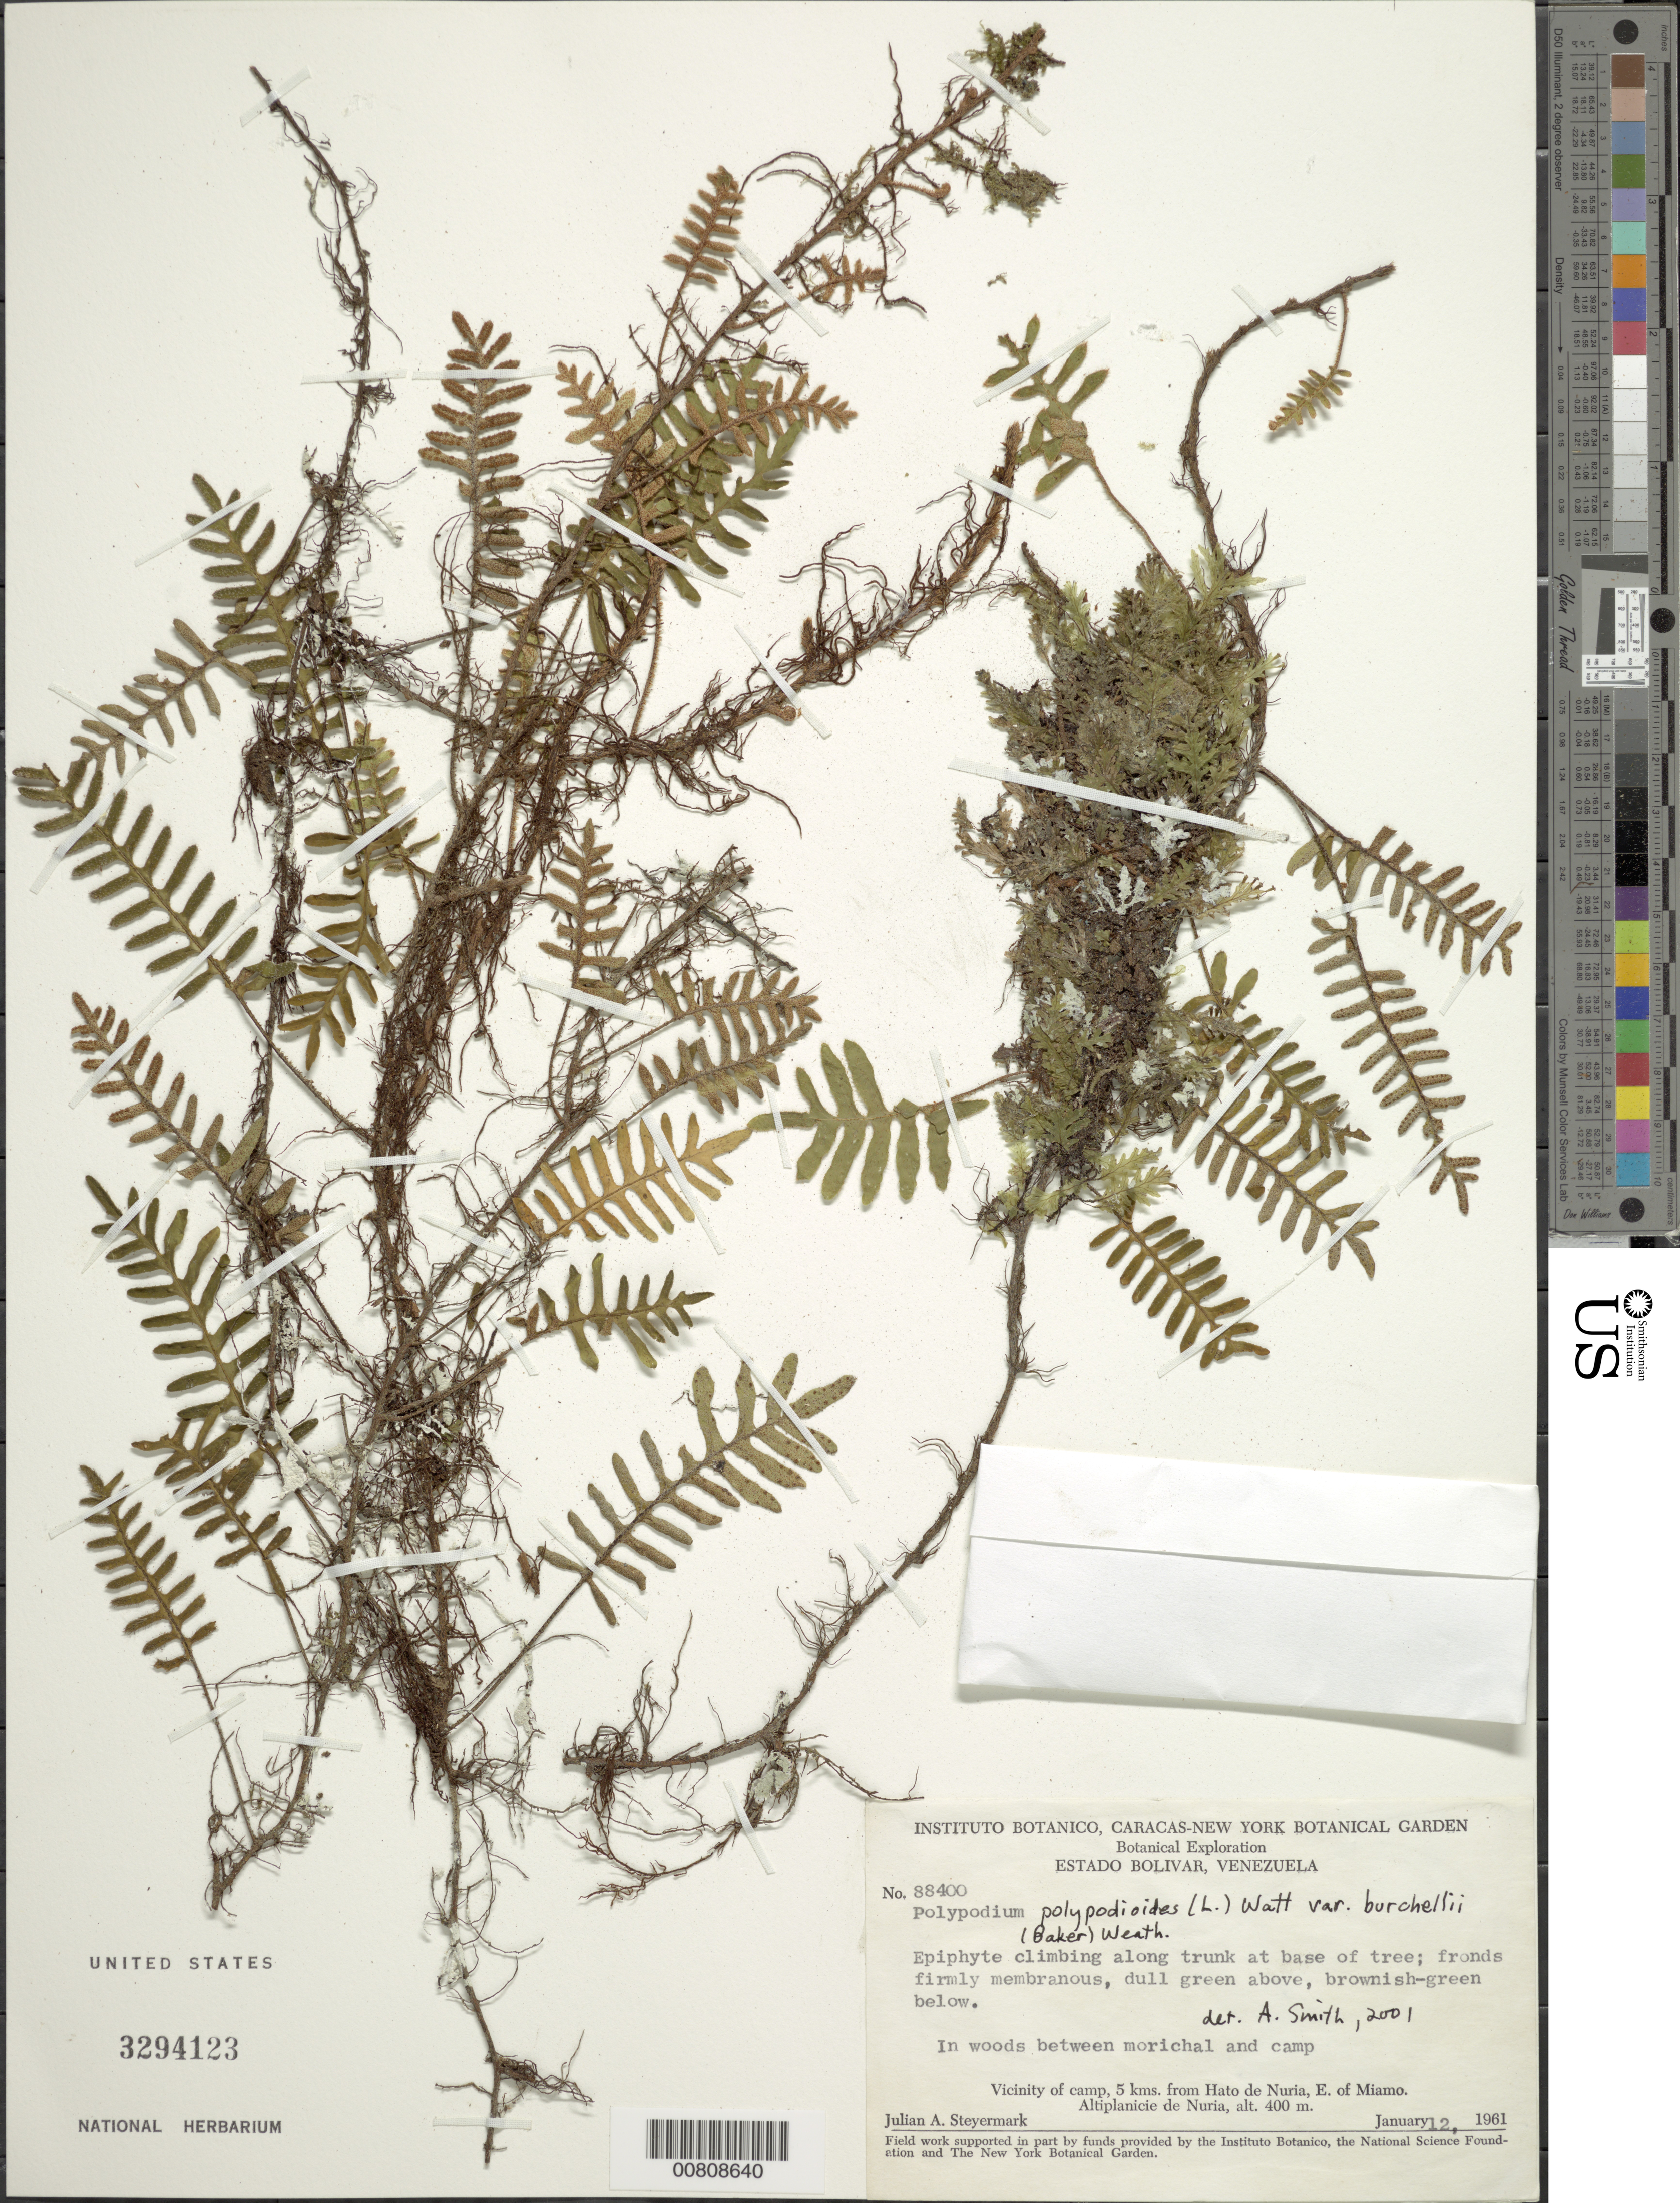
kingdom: Plantae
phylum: Tracheophyta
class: Polypodiopsida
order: Polypodiales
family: Polypodiaceae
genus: Pleopeltis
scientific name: Pleopeltis polypodioides var. burchellii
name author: (Baker) A.R. Sm.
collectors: J. Steyermark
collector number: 88400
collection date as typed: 12-Jan-61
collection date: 1961-01-12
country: Venezuela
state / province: Bolívar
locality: Hato de Nuria, 5 km from; E of Miamo, Altiplanicie de Nuria, vic of camp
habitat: Woods between morichal and camp, base of tree trunk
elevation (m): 400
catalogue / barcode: US 3294123